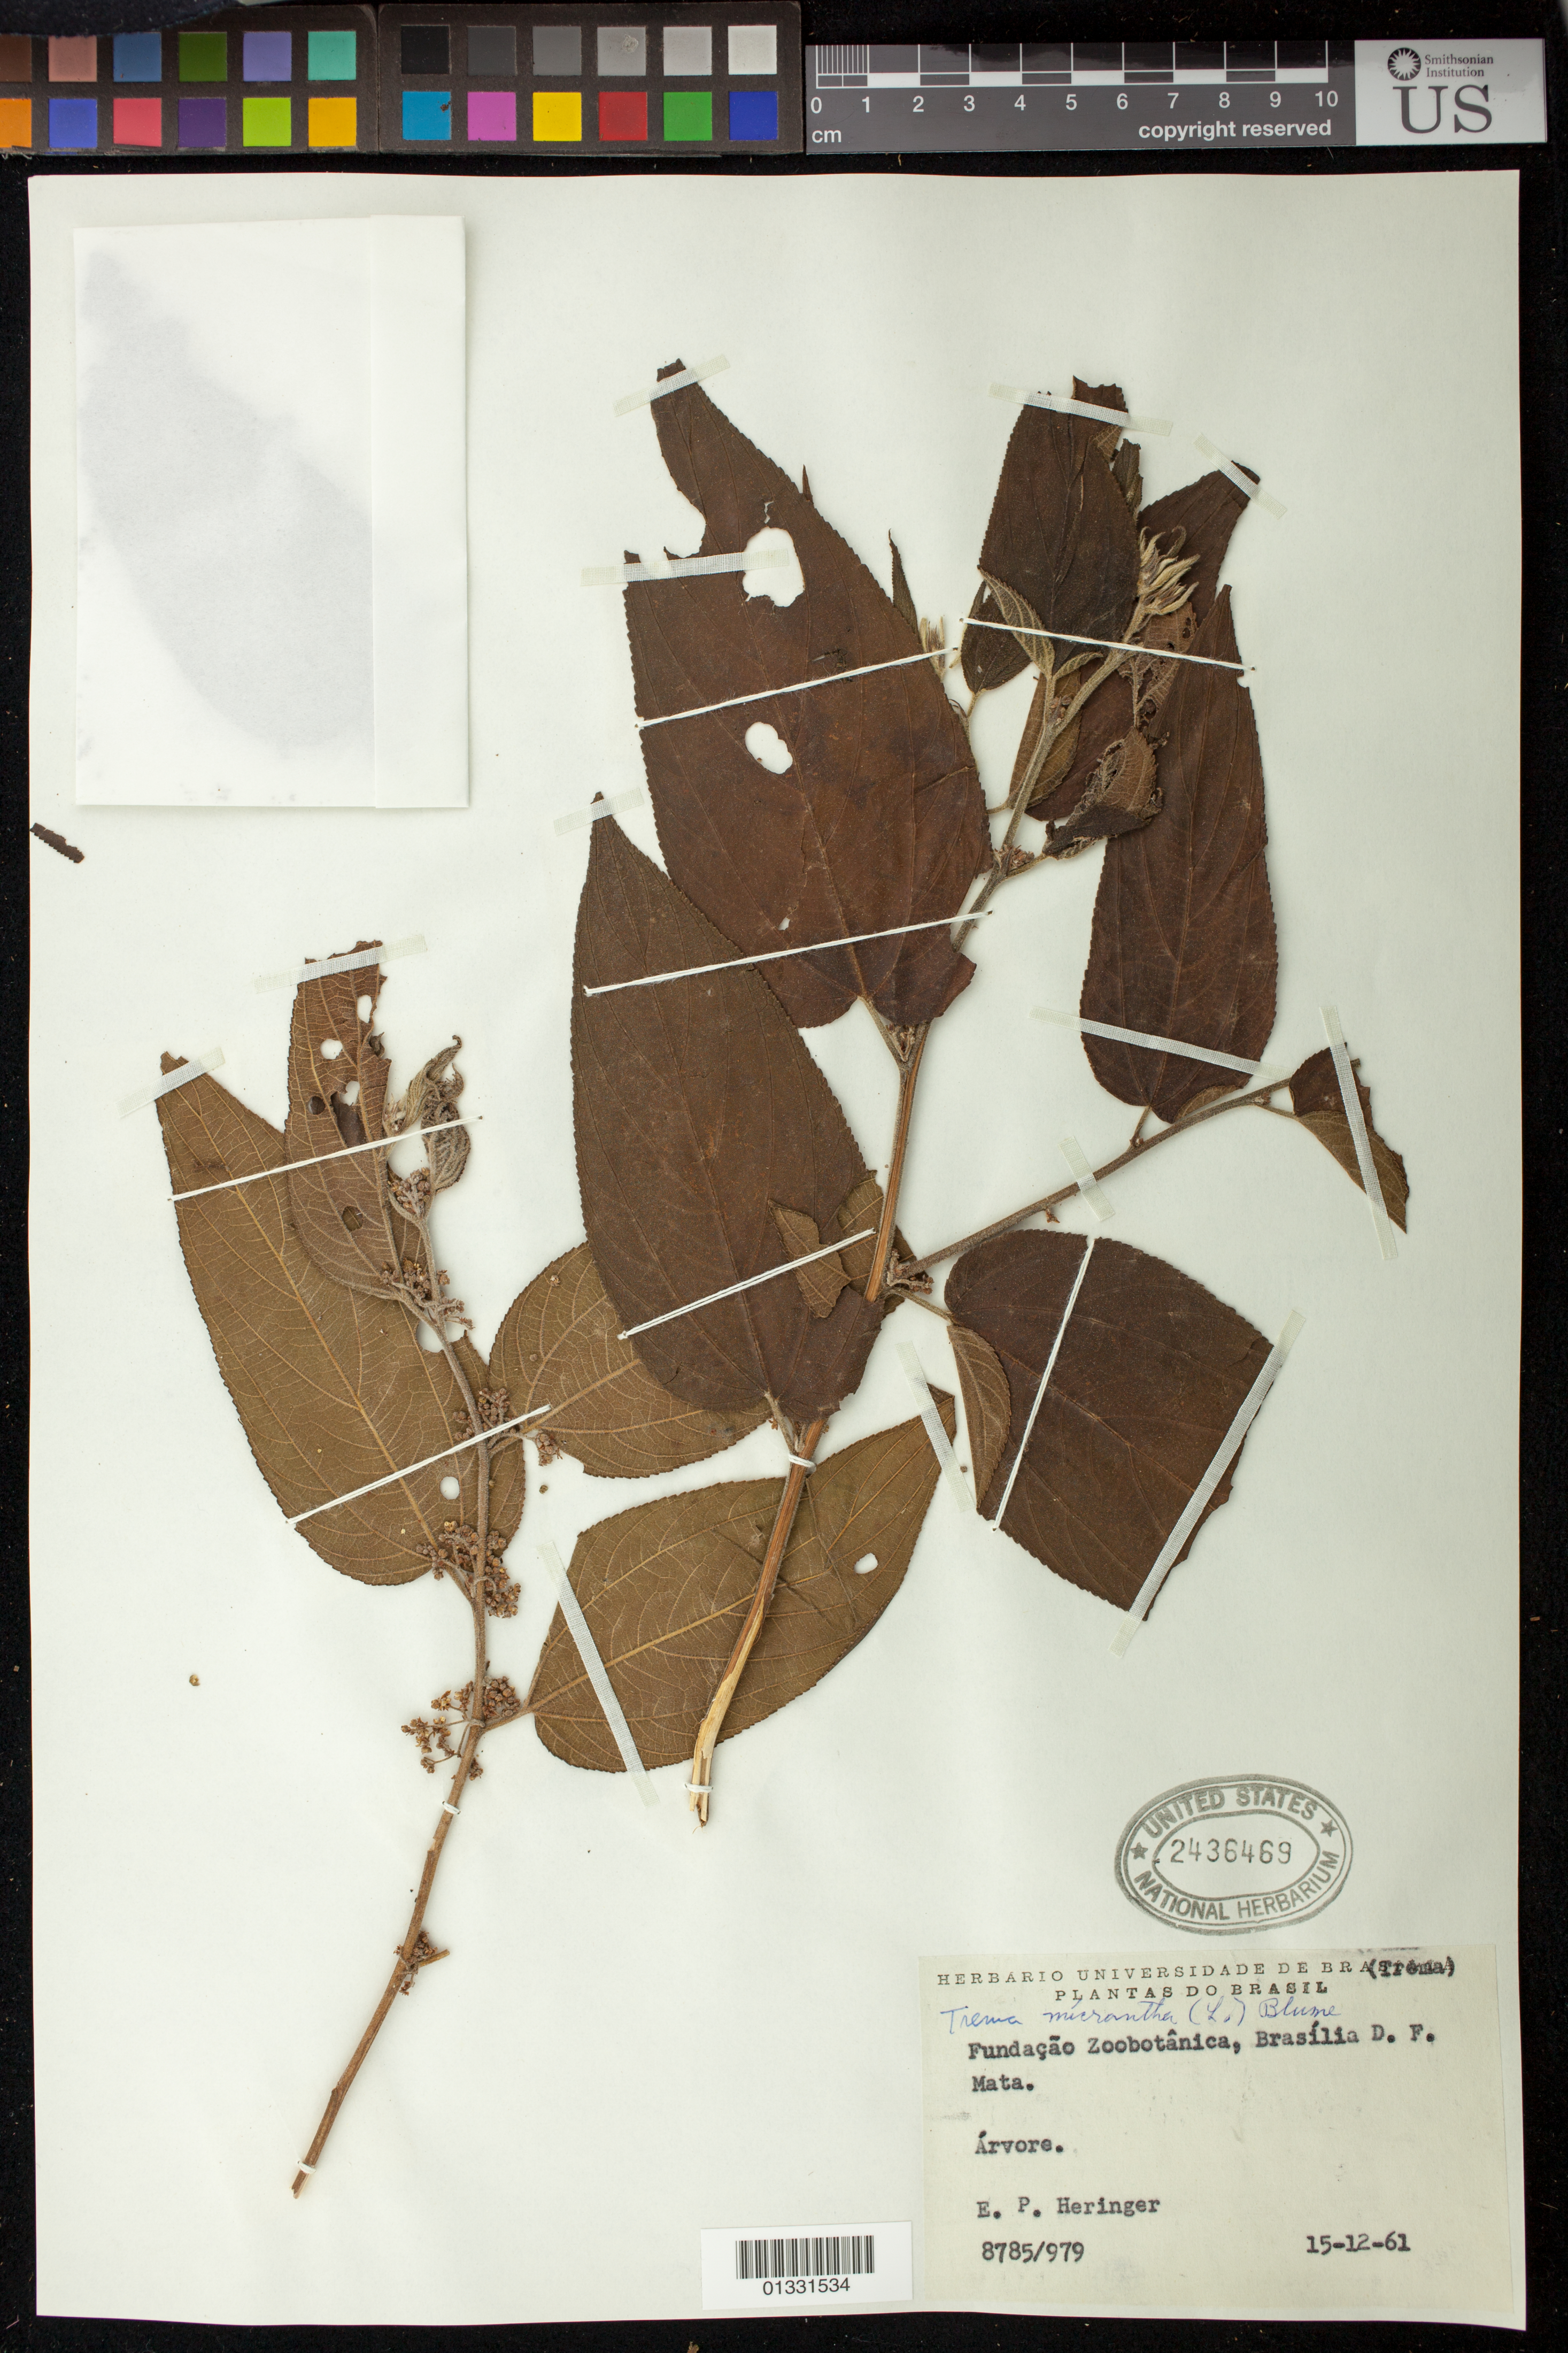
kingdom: Plantae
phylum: Tracheophyta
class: Magnoliopsida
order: Rosales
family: Cannabaceae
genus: Trema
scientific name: Trema micranthum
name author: (L.) Blume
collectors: E. P. Heringer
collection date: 1961-12-15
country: Brazil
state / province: Distrito Federal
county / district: Brasília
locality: Fundação Zoobotânica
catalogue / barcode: US 2436469